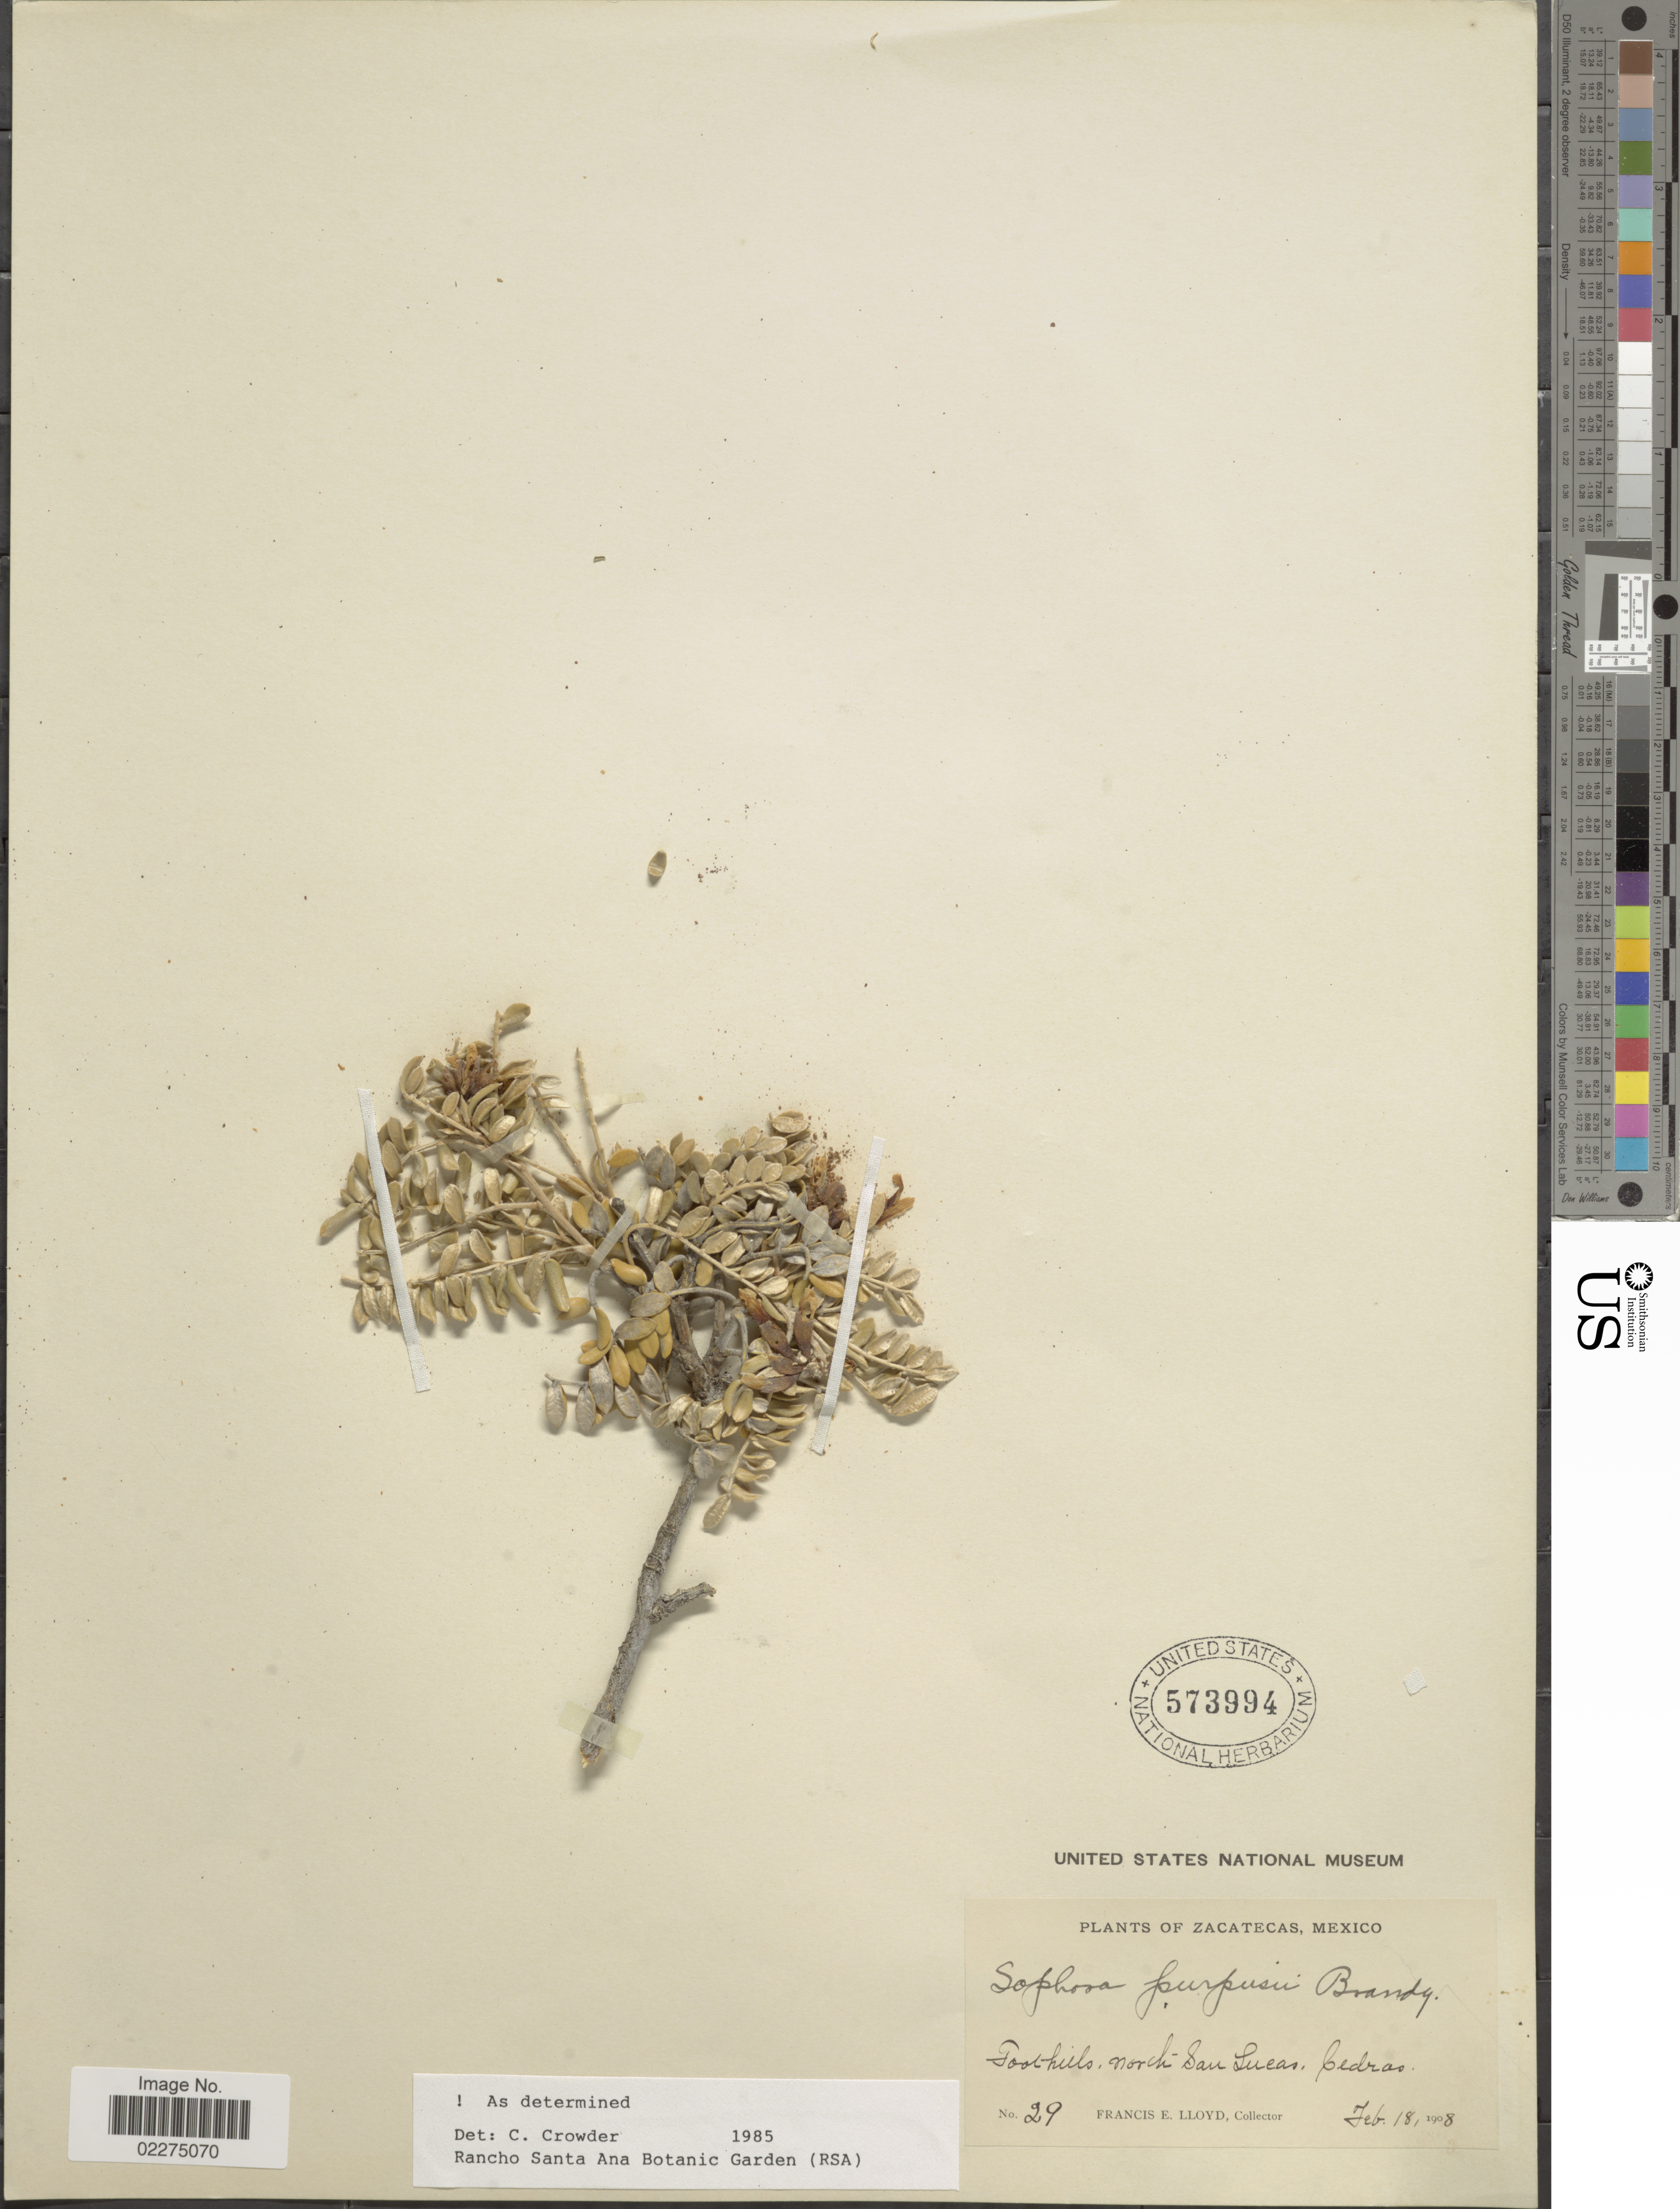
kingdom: Plantae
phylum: Tracheophyta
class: Magnoliopsida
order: Fabales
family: Fabaceae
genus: Dermatophyllum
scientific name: Dermatophyllum purpusii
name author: (K. Brandegee) Vincent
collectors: Lloyd, C. E.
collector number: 29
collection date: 1908-02-18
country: Mexico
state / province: Zacatecas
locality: North San Lucas, Cedras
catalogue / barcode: US 573994